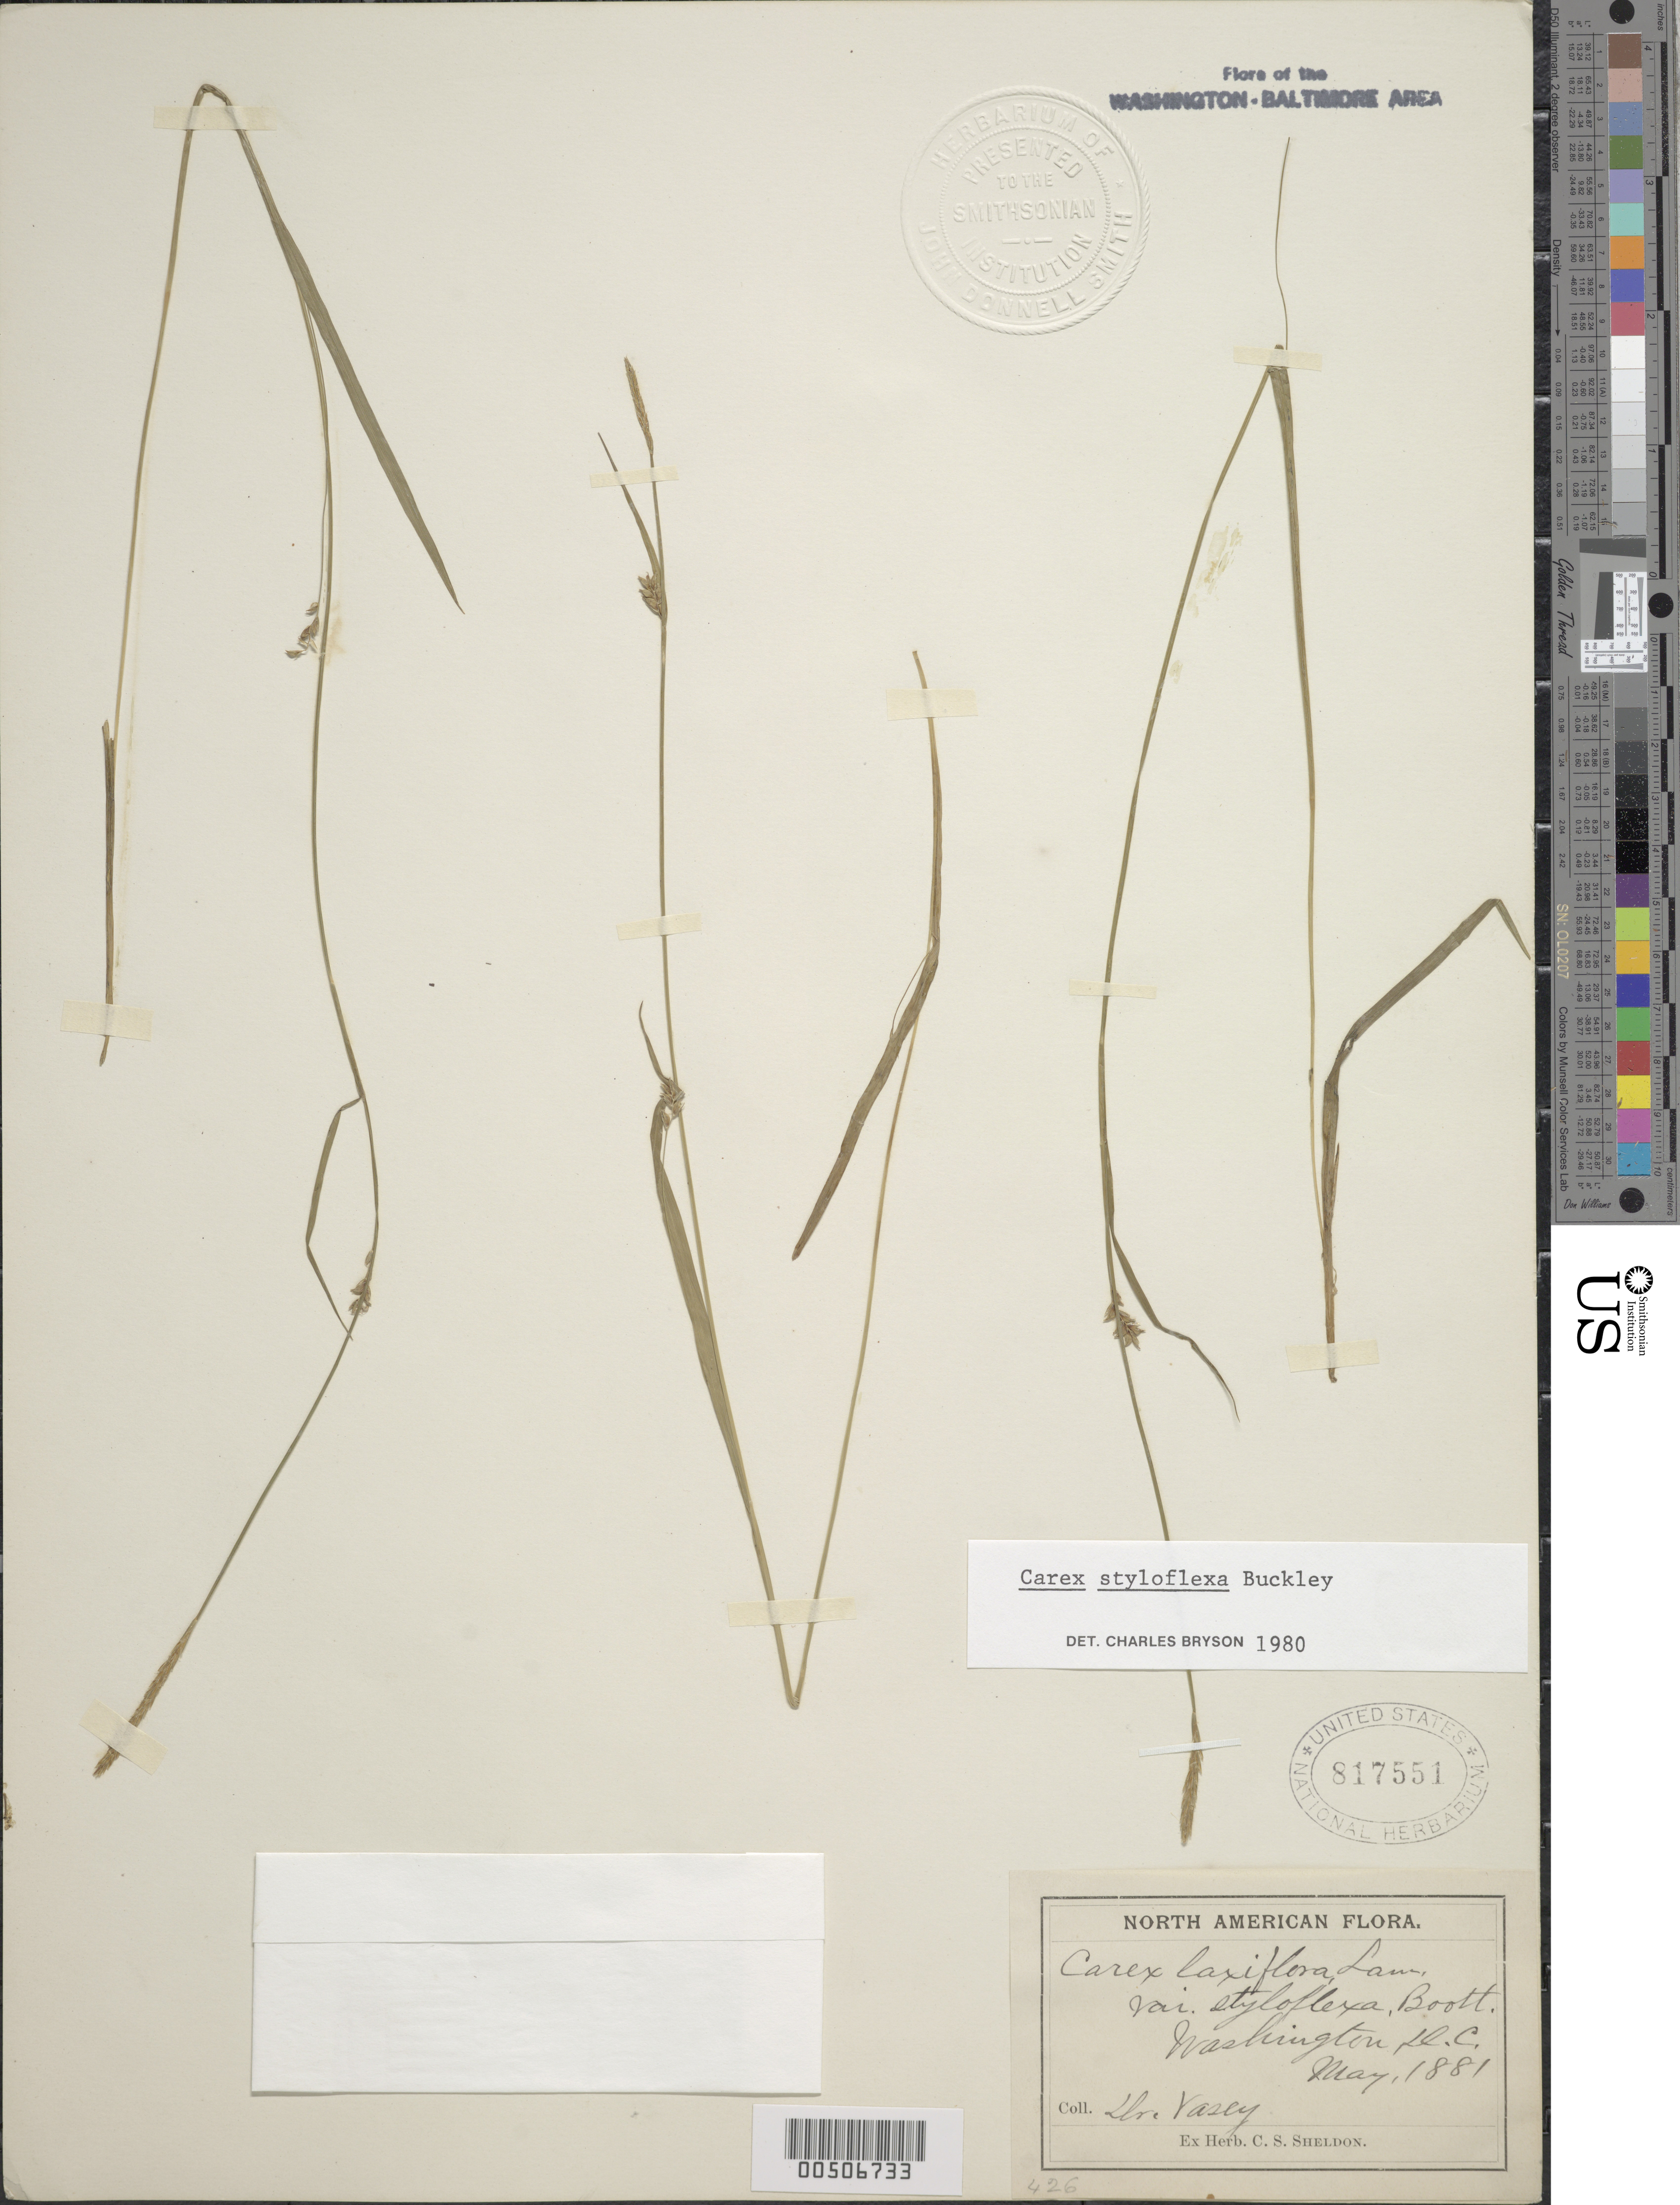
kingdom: Plantae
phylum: Tracheophyta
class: Liliopsida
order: Poales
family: Cyperaceae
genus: Carex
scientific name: Carex styloflexa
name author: Buckley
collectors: G. Vasey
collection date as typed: May 1881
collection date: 1881-05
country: United States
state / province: District of Columbia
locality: Washington DC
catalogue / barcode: US 817551